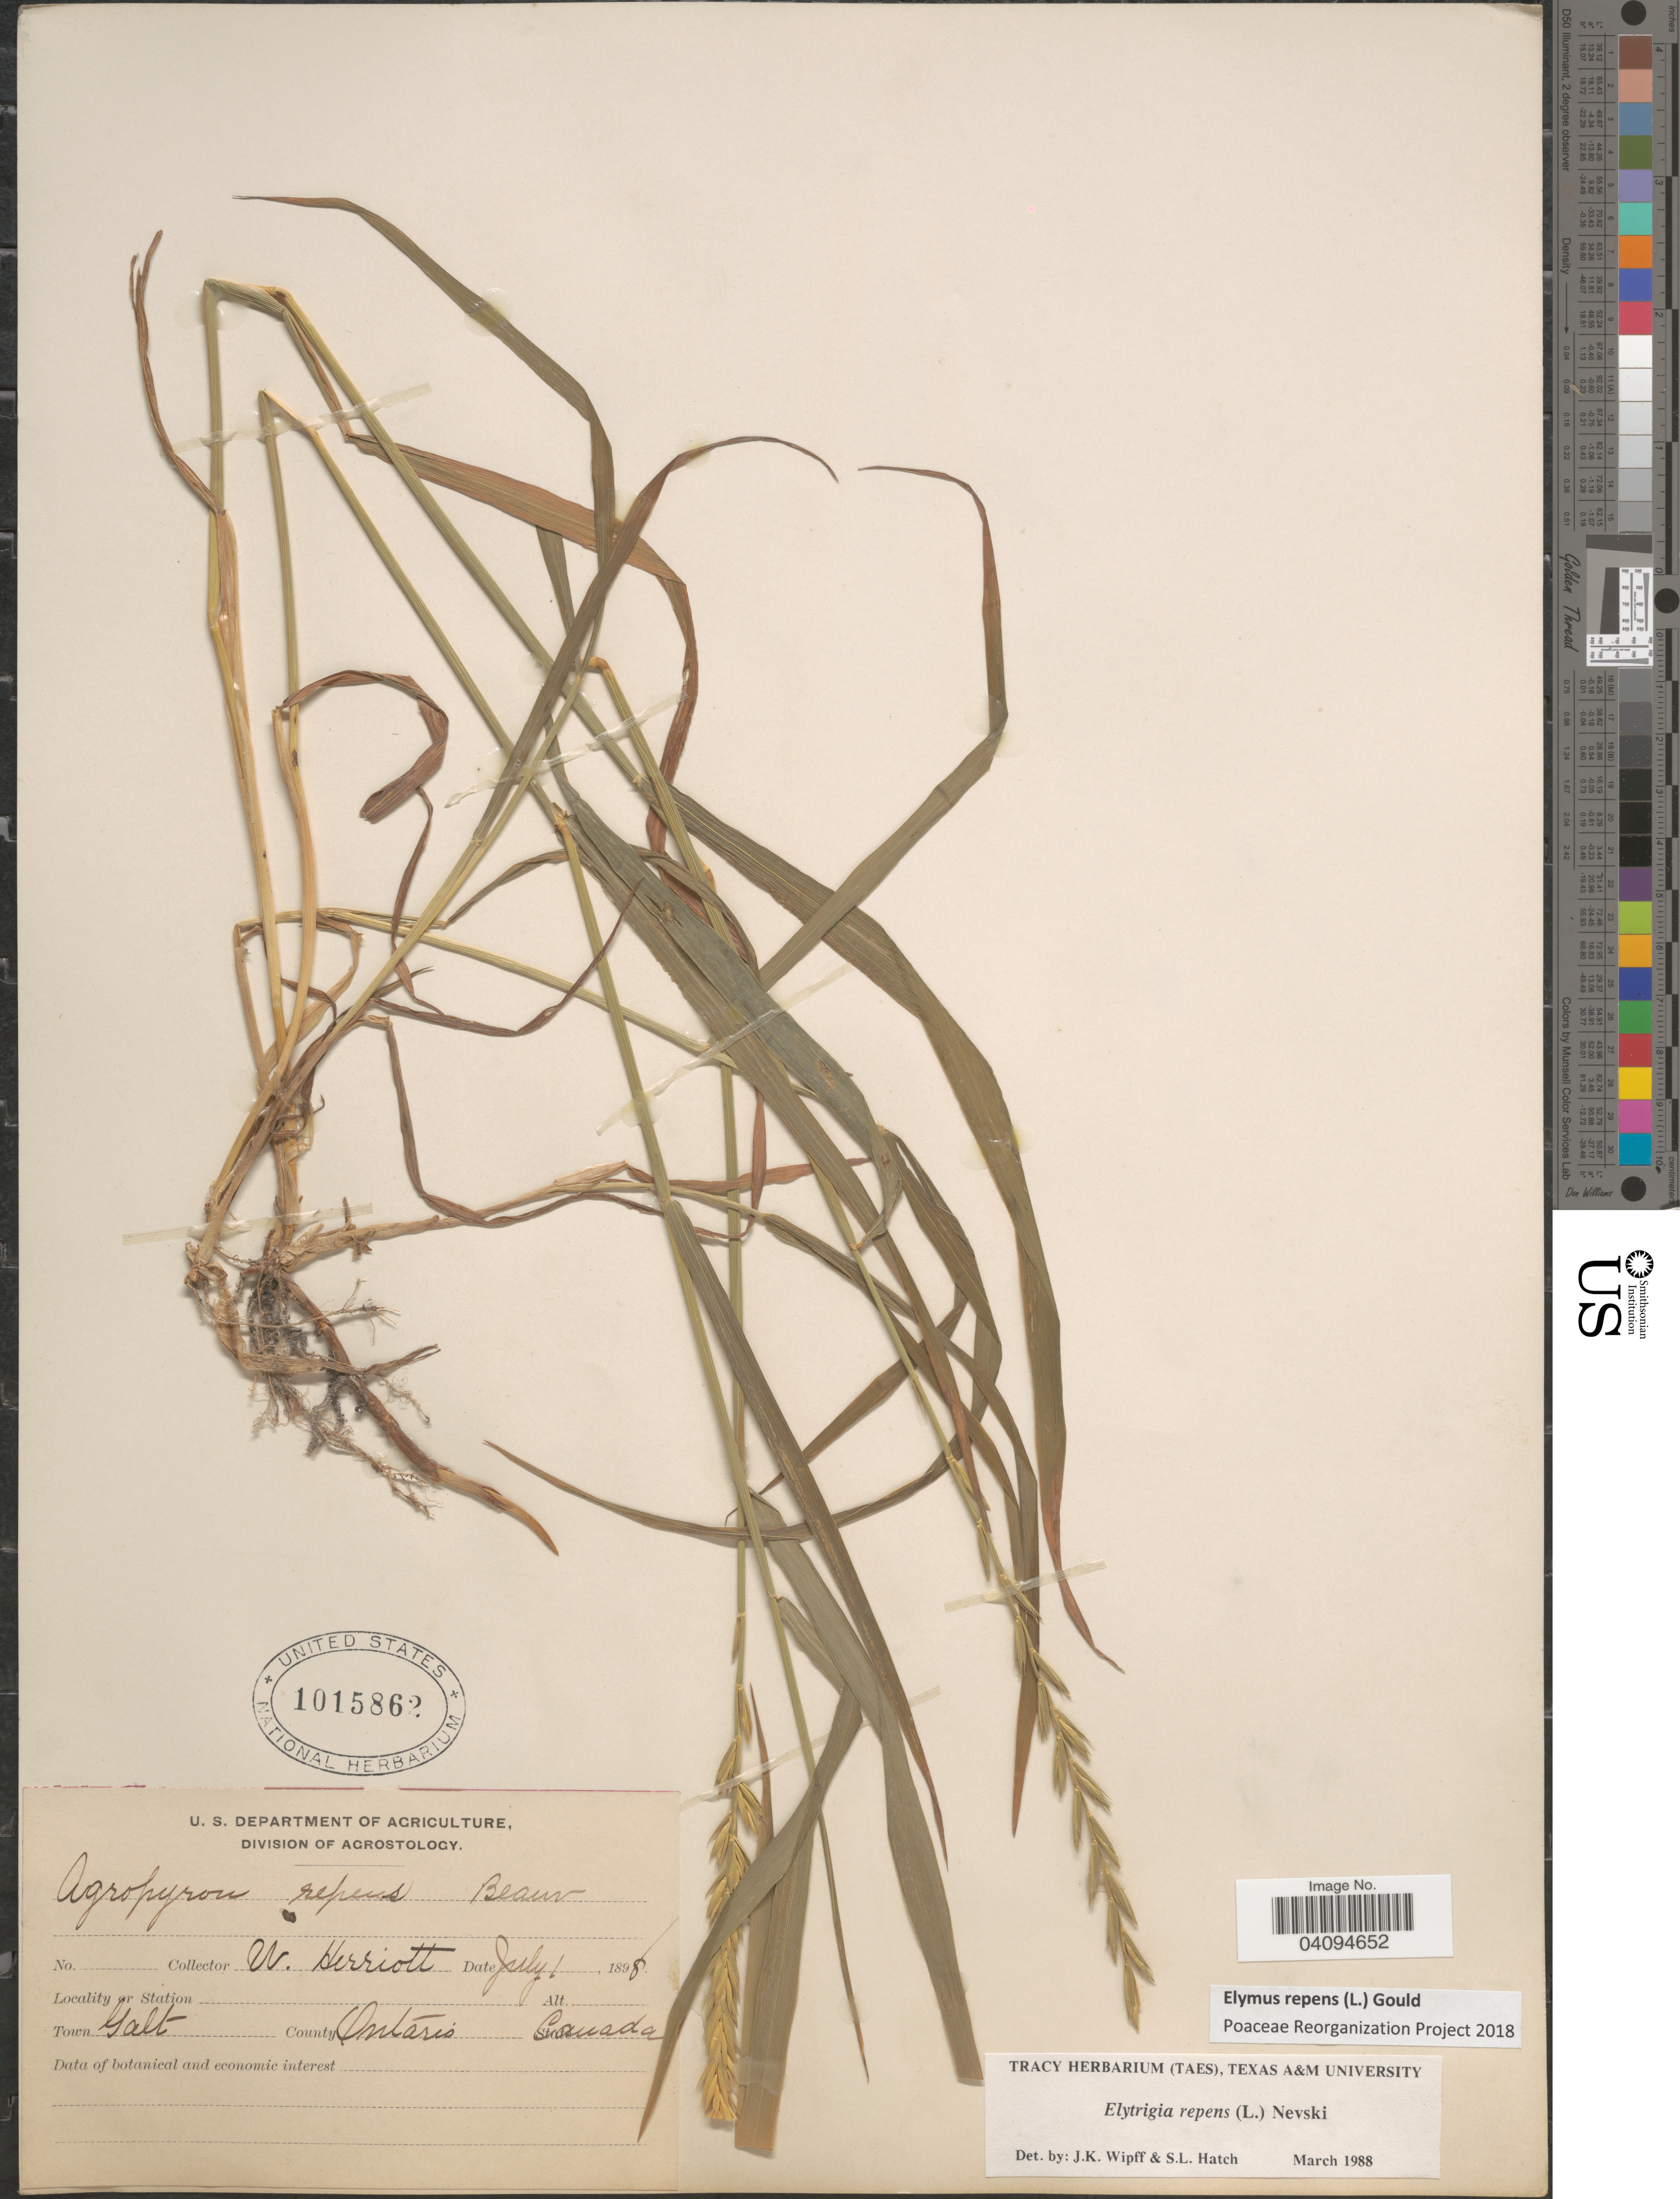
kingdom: Plantae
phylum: Tracheophyta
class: Liliopsida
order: Poales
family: Poaceae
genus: Elymus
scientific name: Elymus repens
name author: (L.) Gould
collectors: W. Herriot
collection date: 1898-07-01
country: Canada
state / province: Ontario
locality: Town Galt. County Ontario.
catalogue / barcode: US 1015862